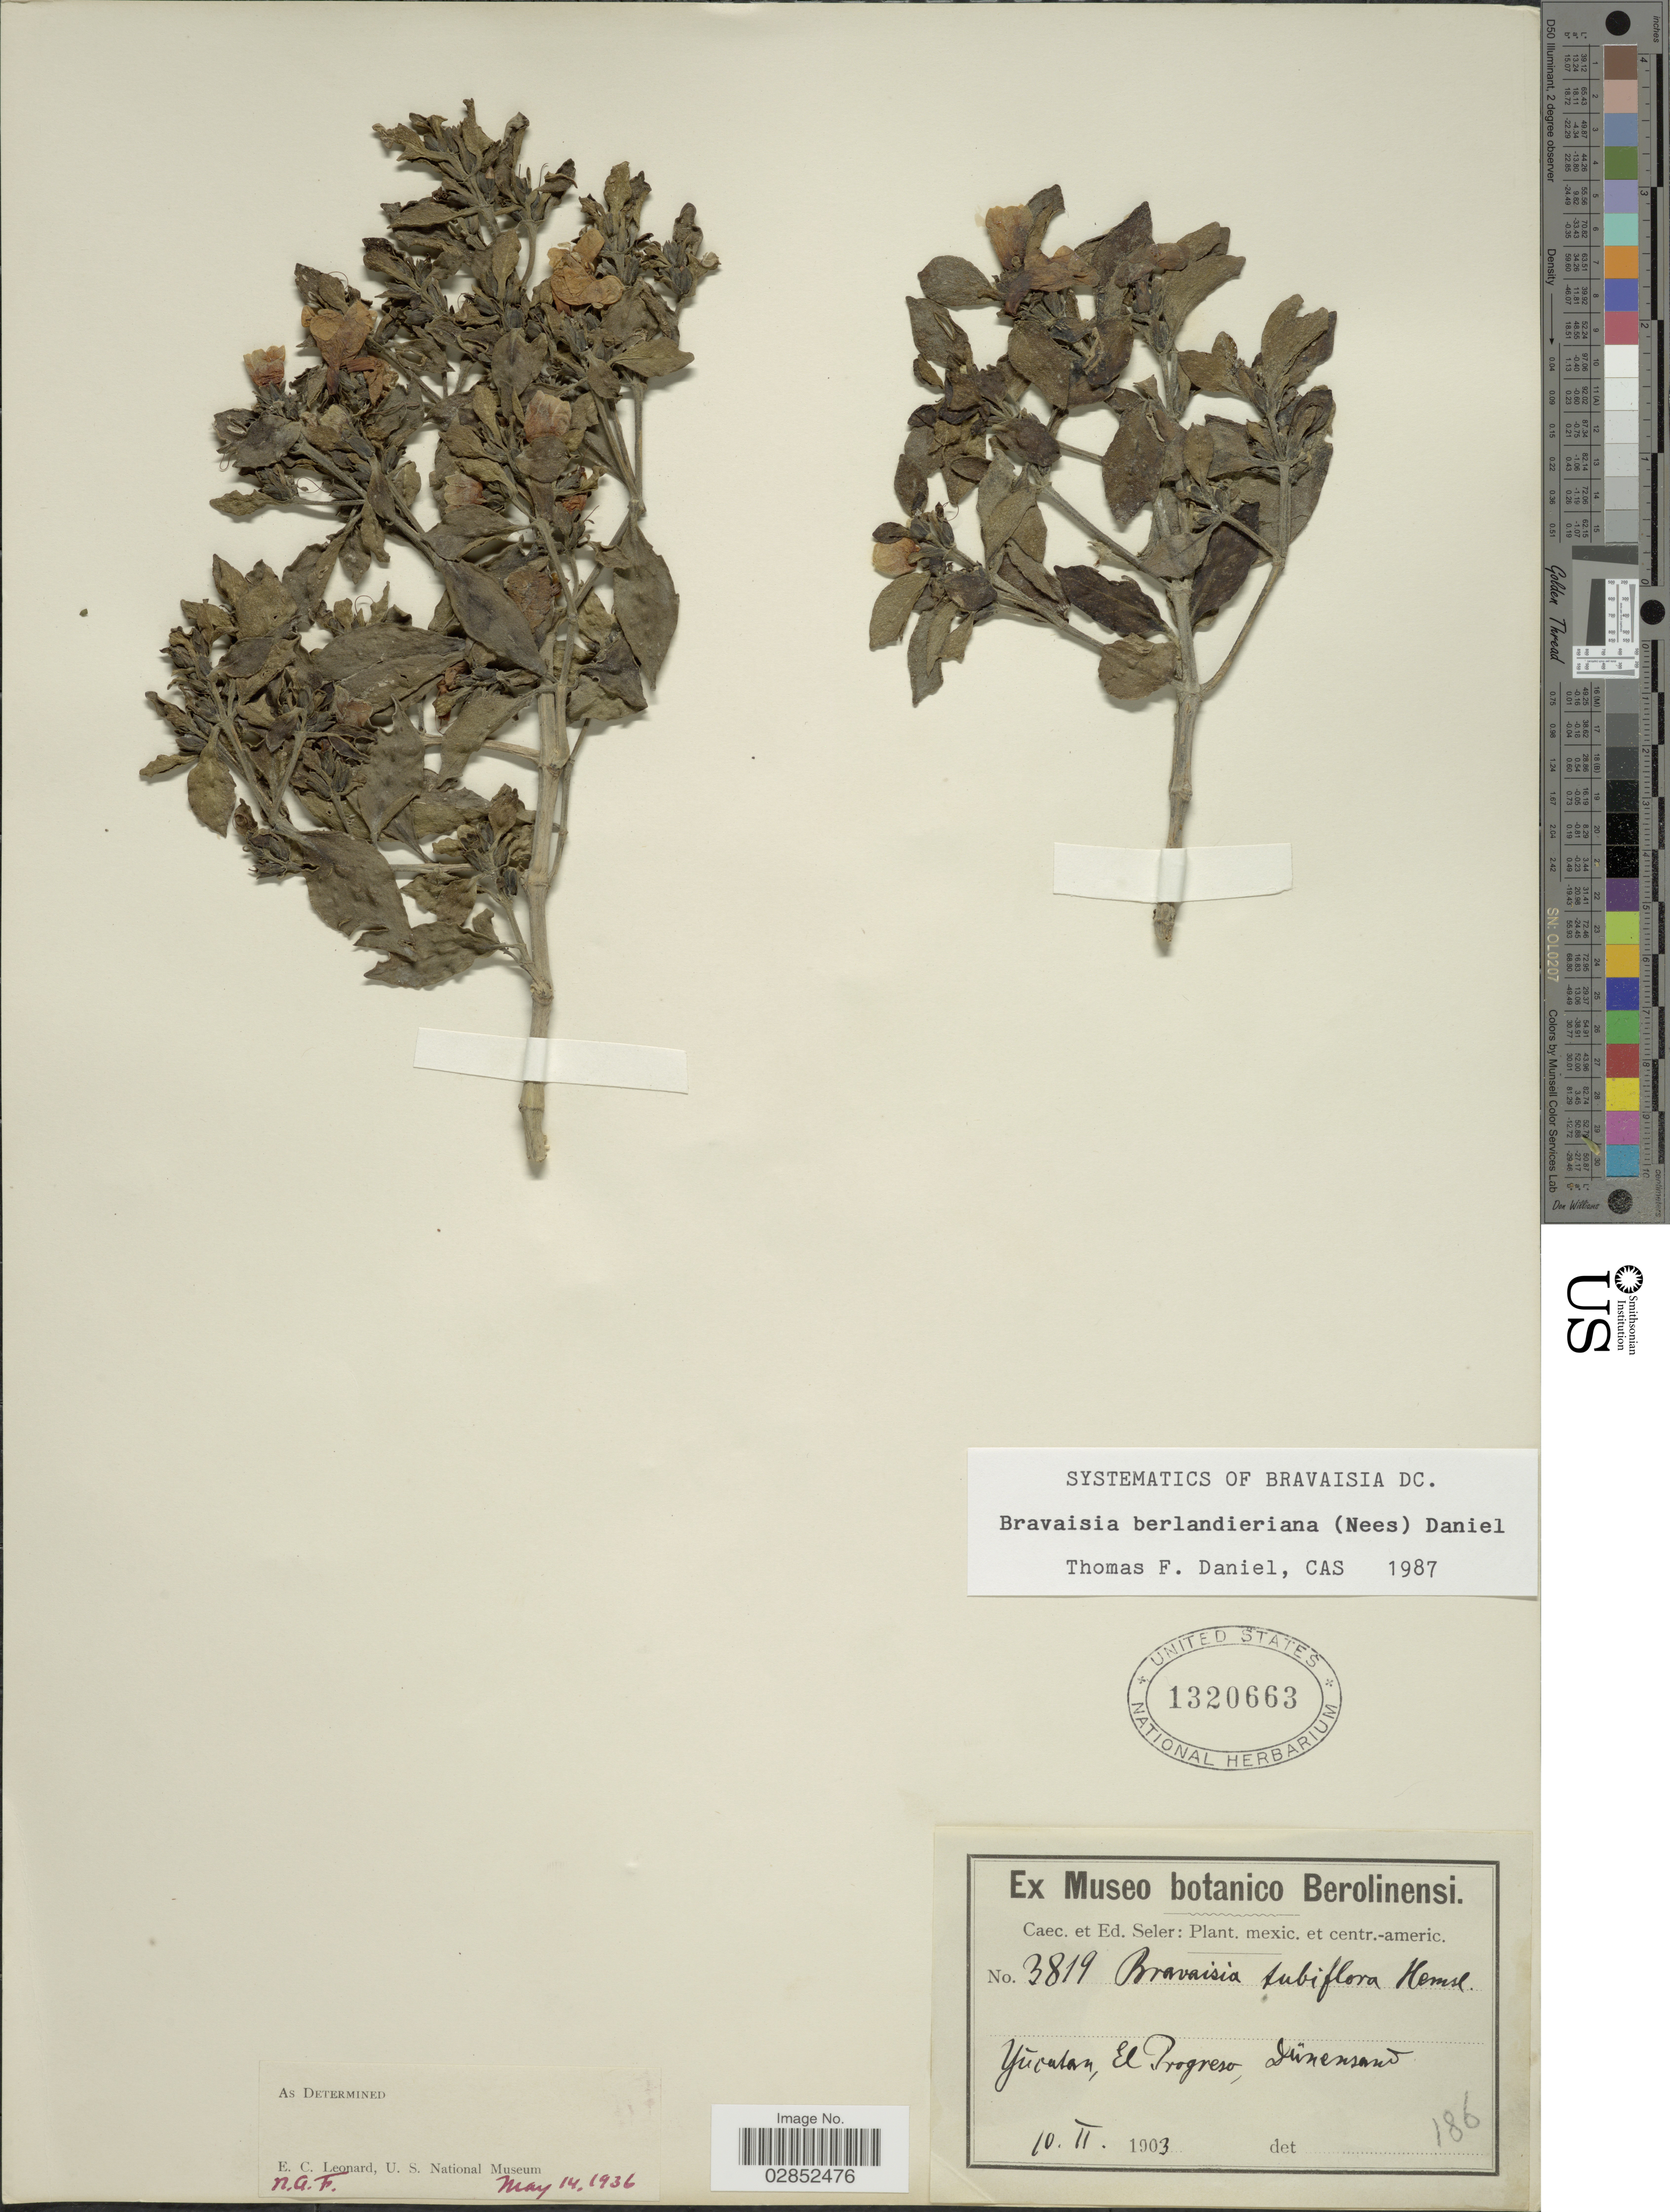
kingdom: Plantae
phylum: Tracheophyta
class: Magnoliopsida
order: Lamiales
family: Acanthaceae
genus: Bravaisia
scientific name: Bravaisia berlandieriana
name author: (Nees) T.F. Daniel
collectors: ex Caec. et Ed Seler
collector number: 3819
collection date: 1903-02-10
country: Mexico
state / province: Yucatán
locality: El Progreso, Dünensand.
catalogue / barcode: US 1320663